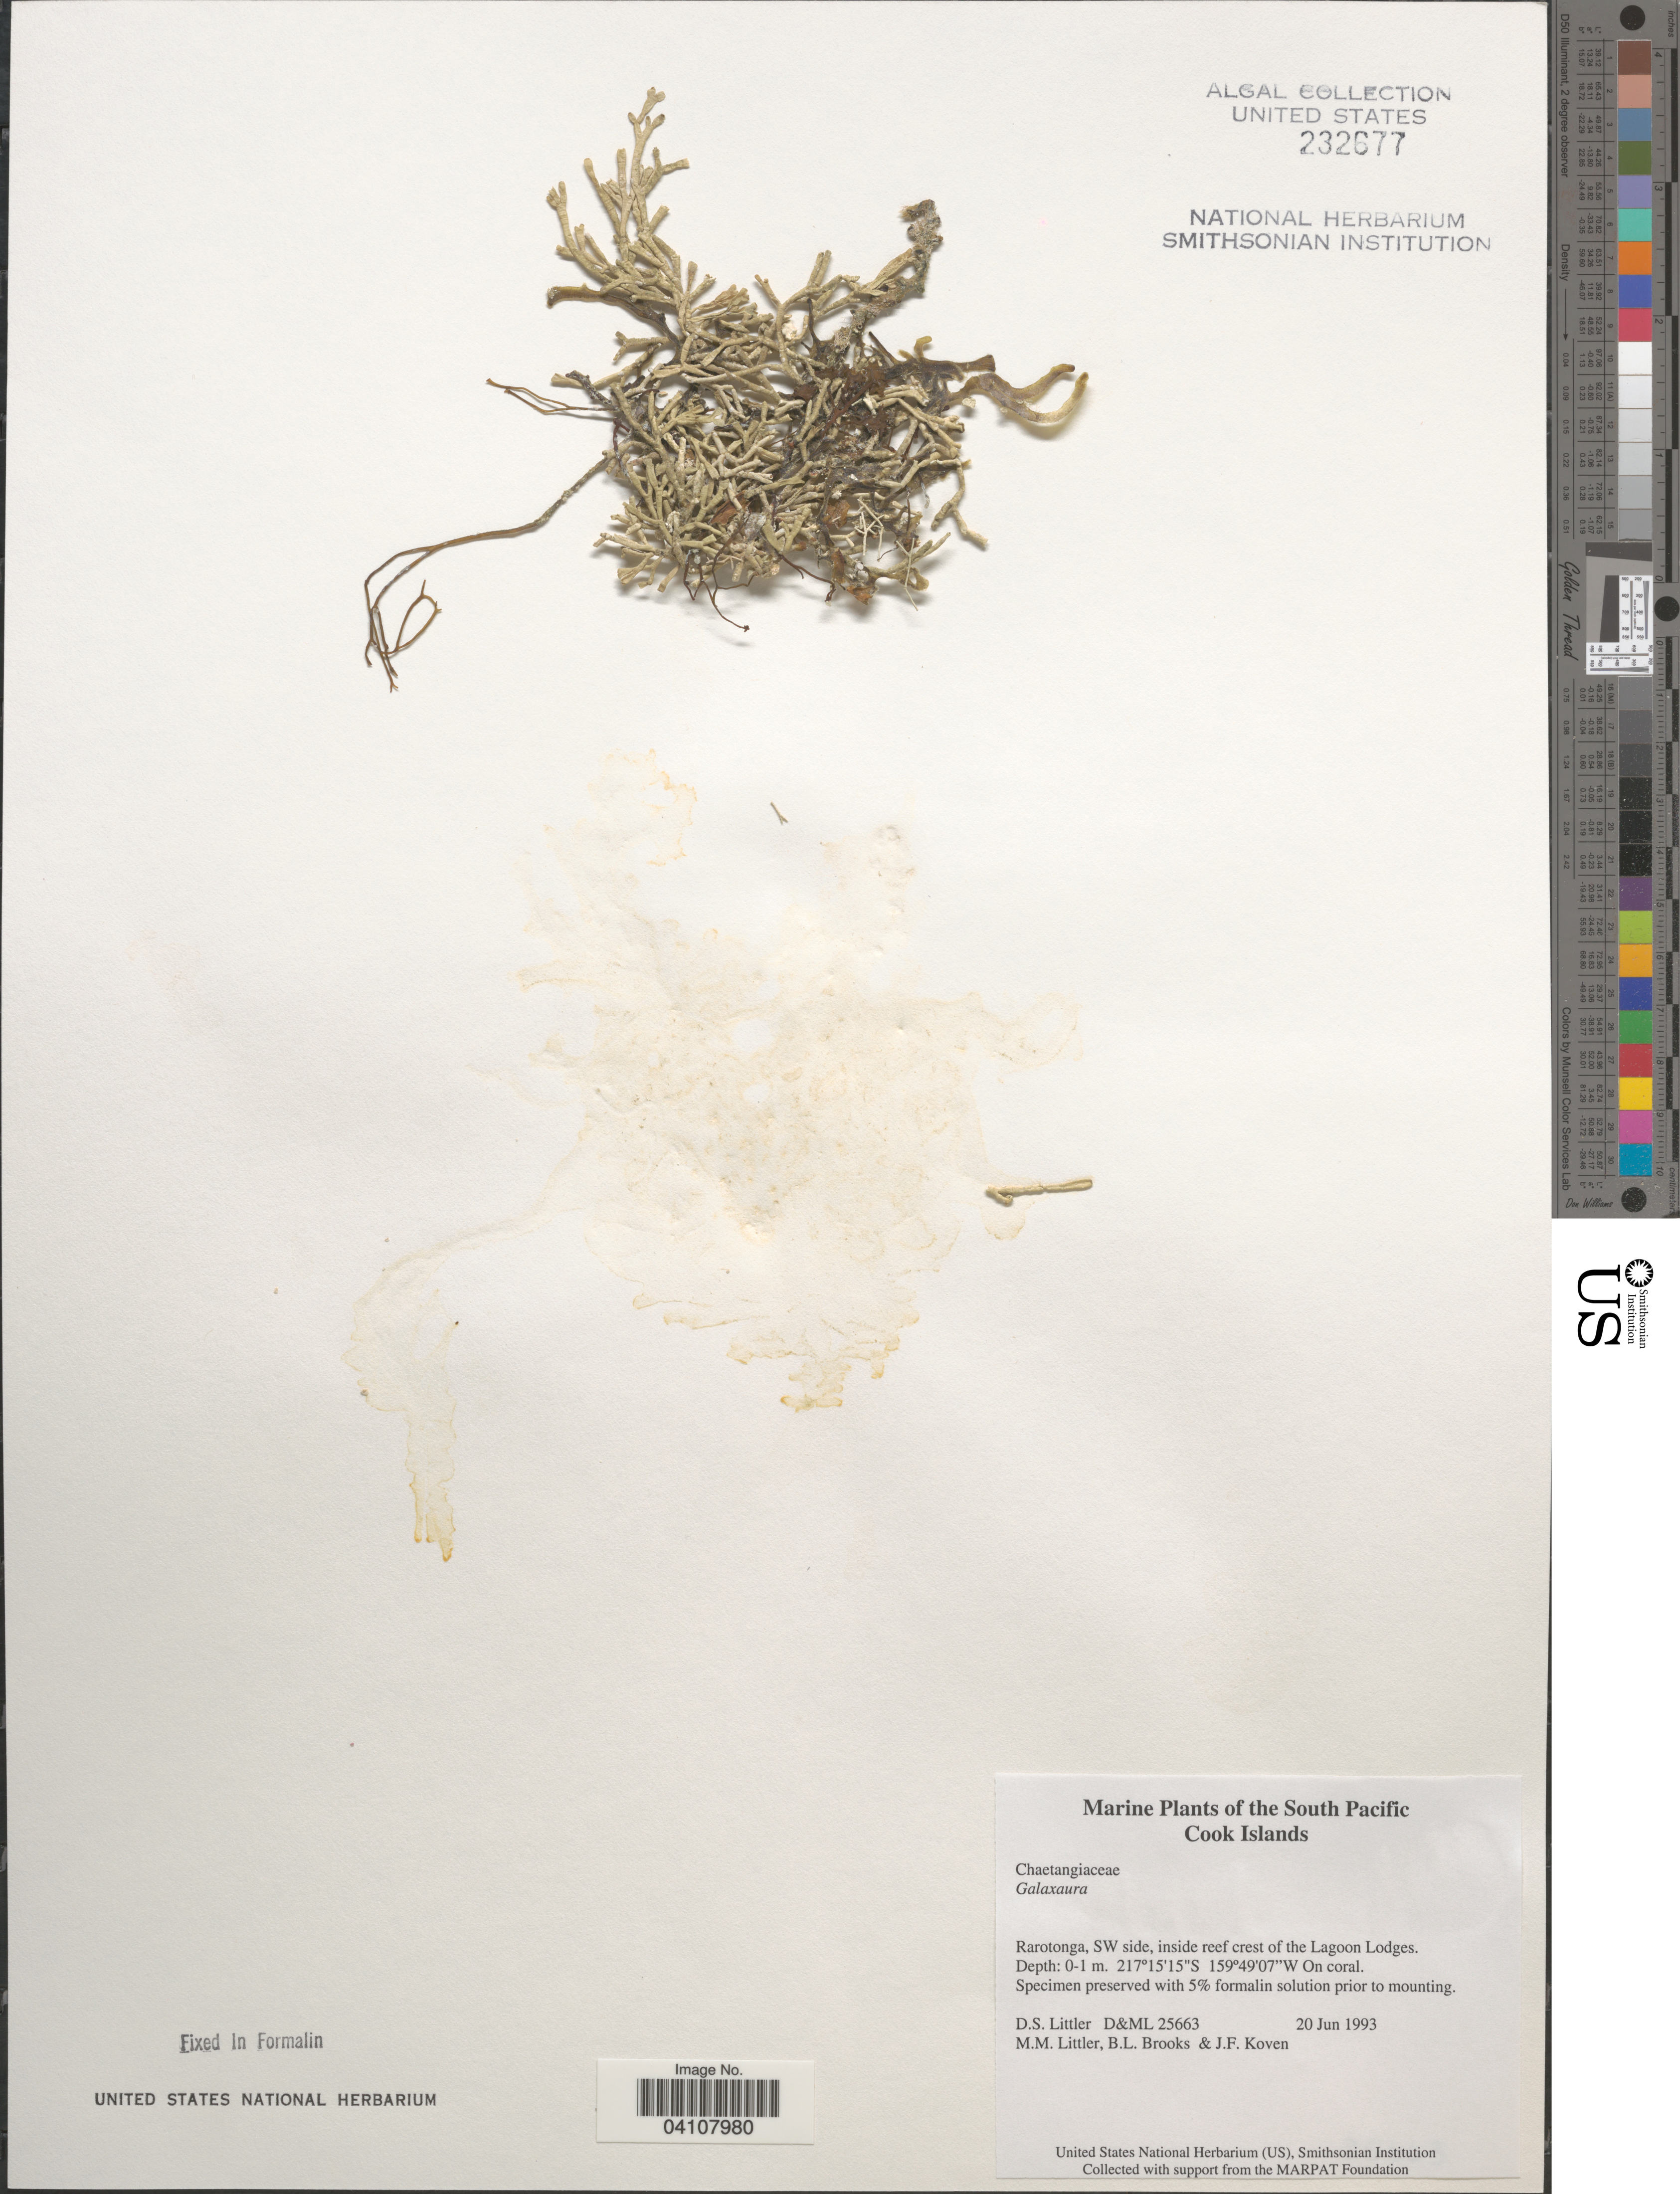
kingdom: Plantae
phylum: Rhodophyta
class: Florideophyceae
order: Nemaliales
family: Galaxauraceae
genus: Galaxaura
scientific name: Galaxaura sp.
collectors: D. S. Littler, B. Brooks & J. Koven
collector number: D&ML25663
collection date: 1993-06-20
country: Cook Islands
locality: The South Pacific. Rarotonga, SW side, inside reef crest of the Lagoon Lodges.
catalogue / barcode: US 232677